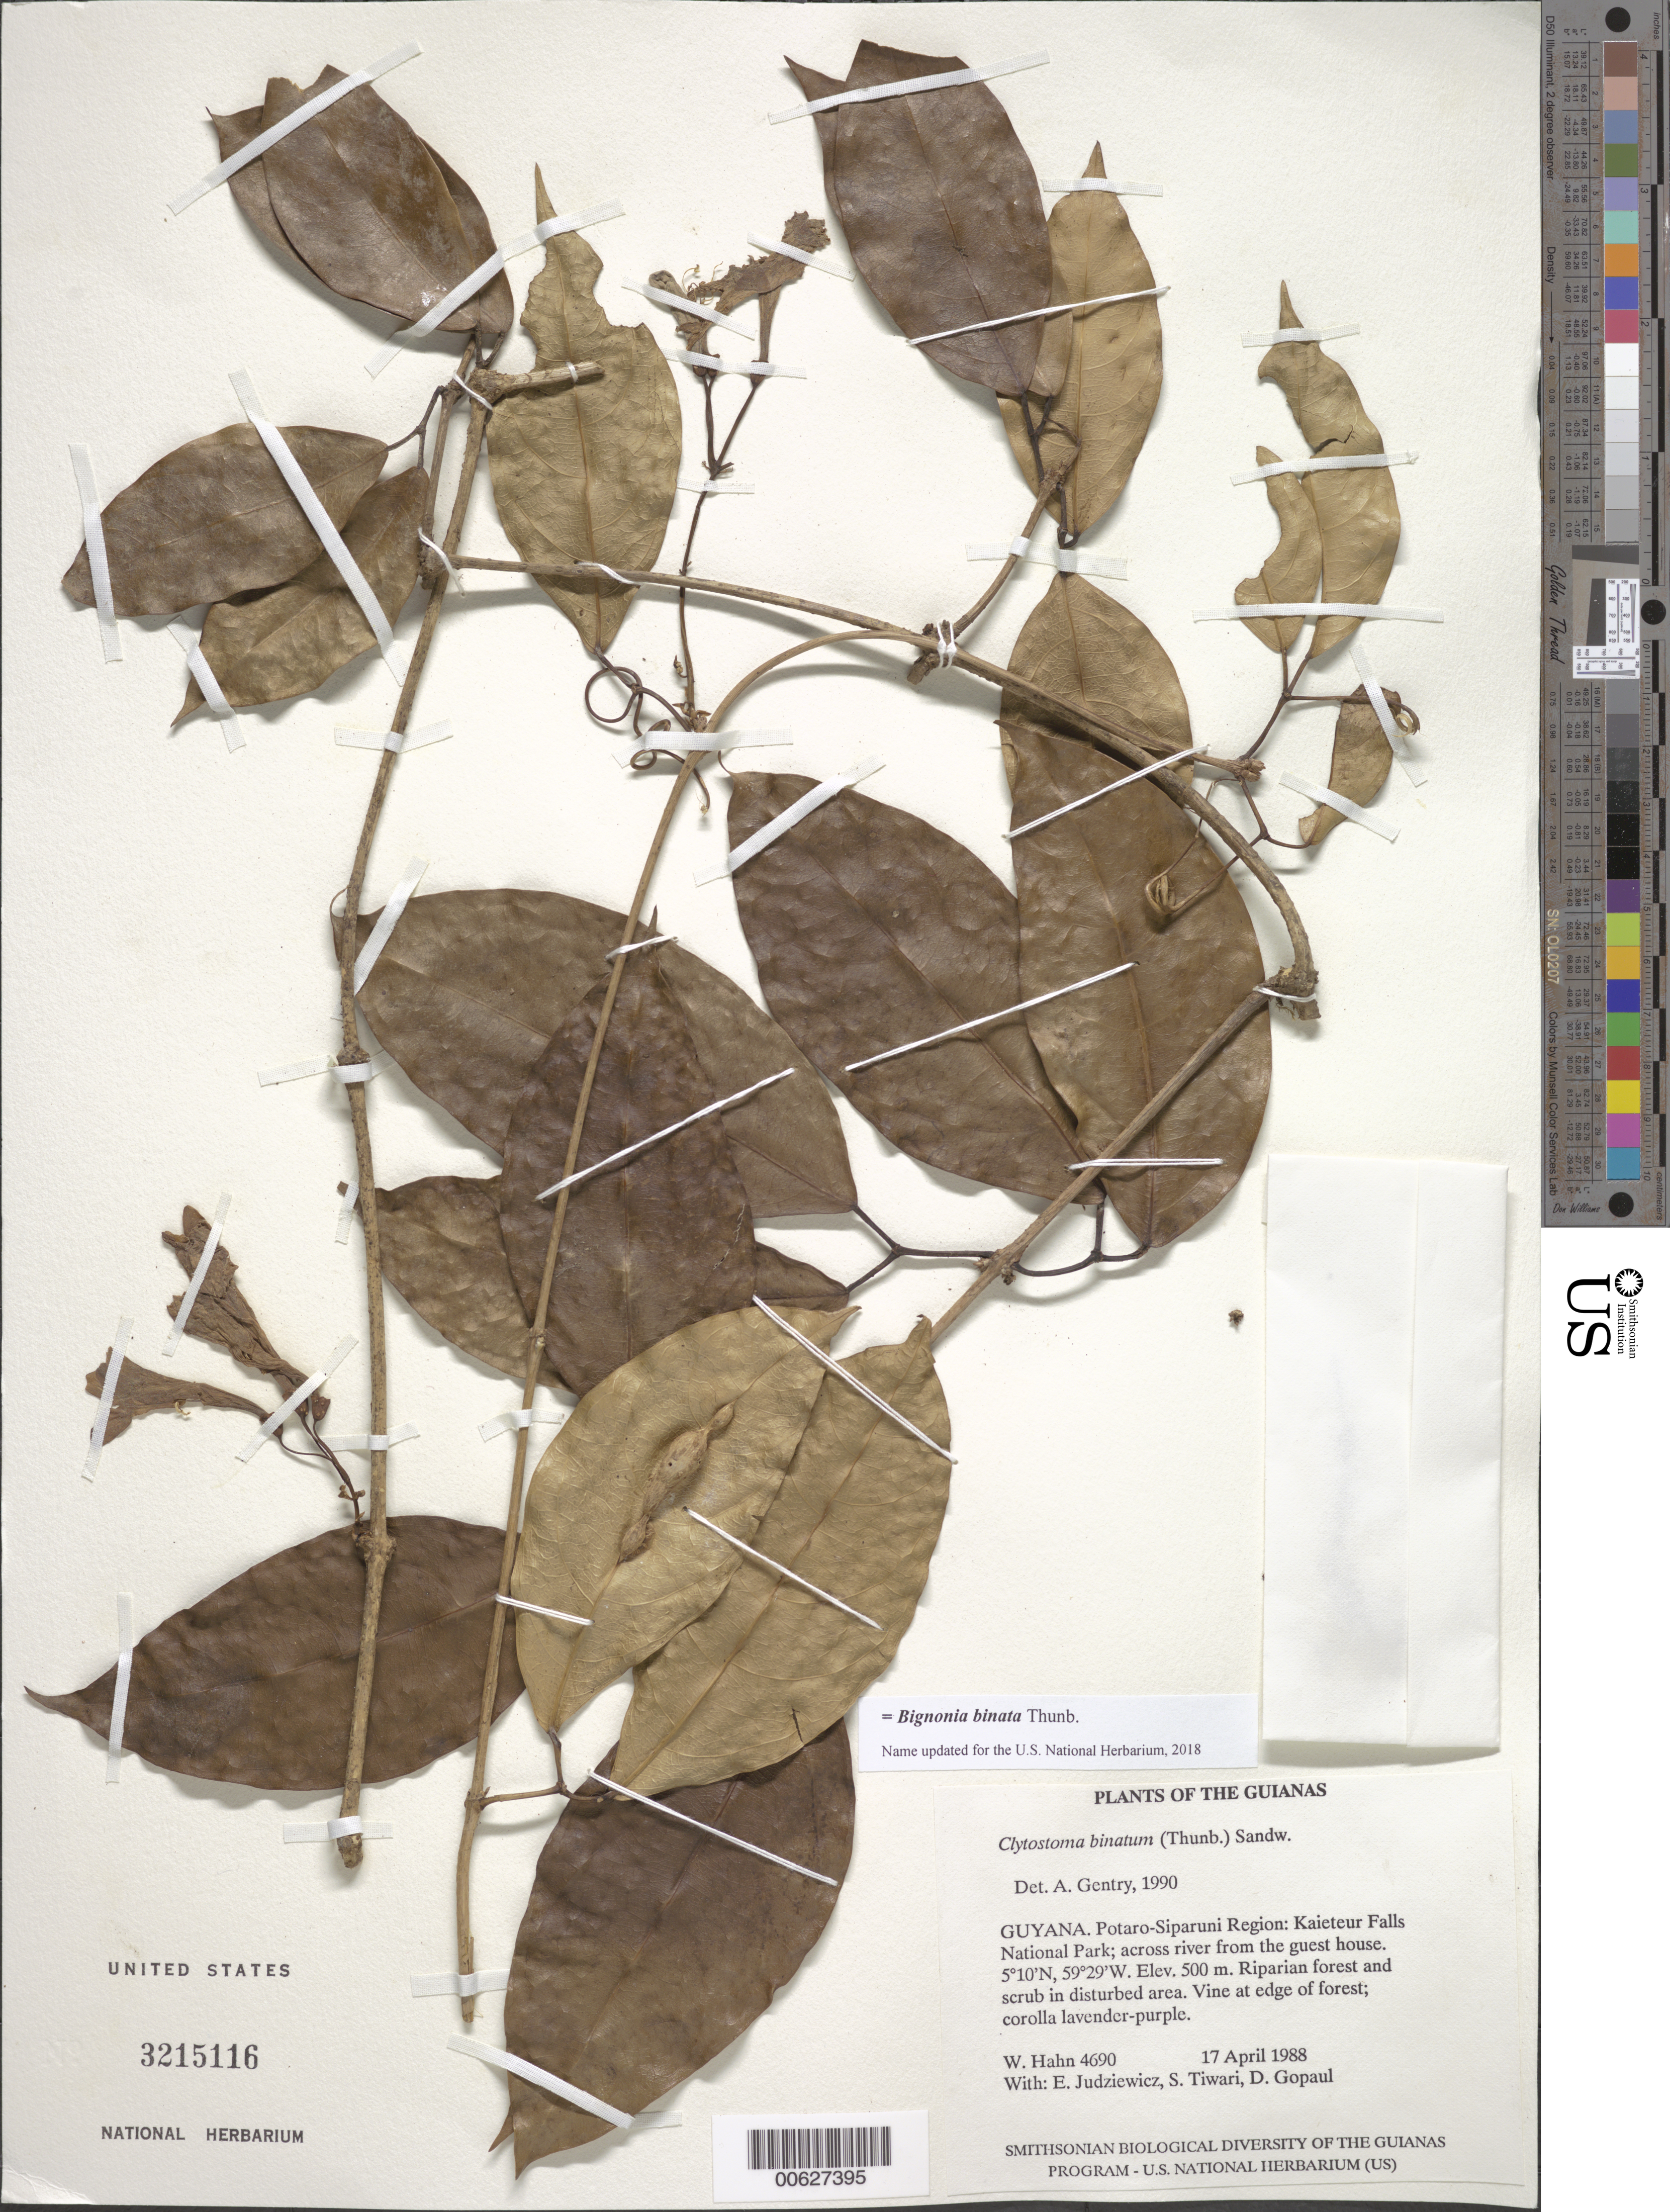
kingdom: Plantae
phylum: Tracheophyta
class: Magnoliopsida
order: Lamiales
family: Bignoniaceae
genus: Bignonia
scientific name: Bignonia binata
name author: Thunb.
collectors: W. Hahn, E. J. Judziewicz, S. Tiwari & D. Gopaul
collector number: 4690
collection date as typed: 17 April 1988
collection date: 1988-04-17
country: Guyana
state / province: Potaro-Siparuni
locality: Kaieteur Falls National Park; across river from the guest house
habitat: Riparian forest and scrub in disturbed area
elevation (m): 500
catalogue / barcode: US 3215116